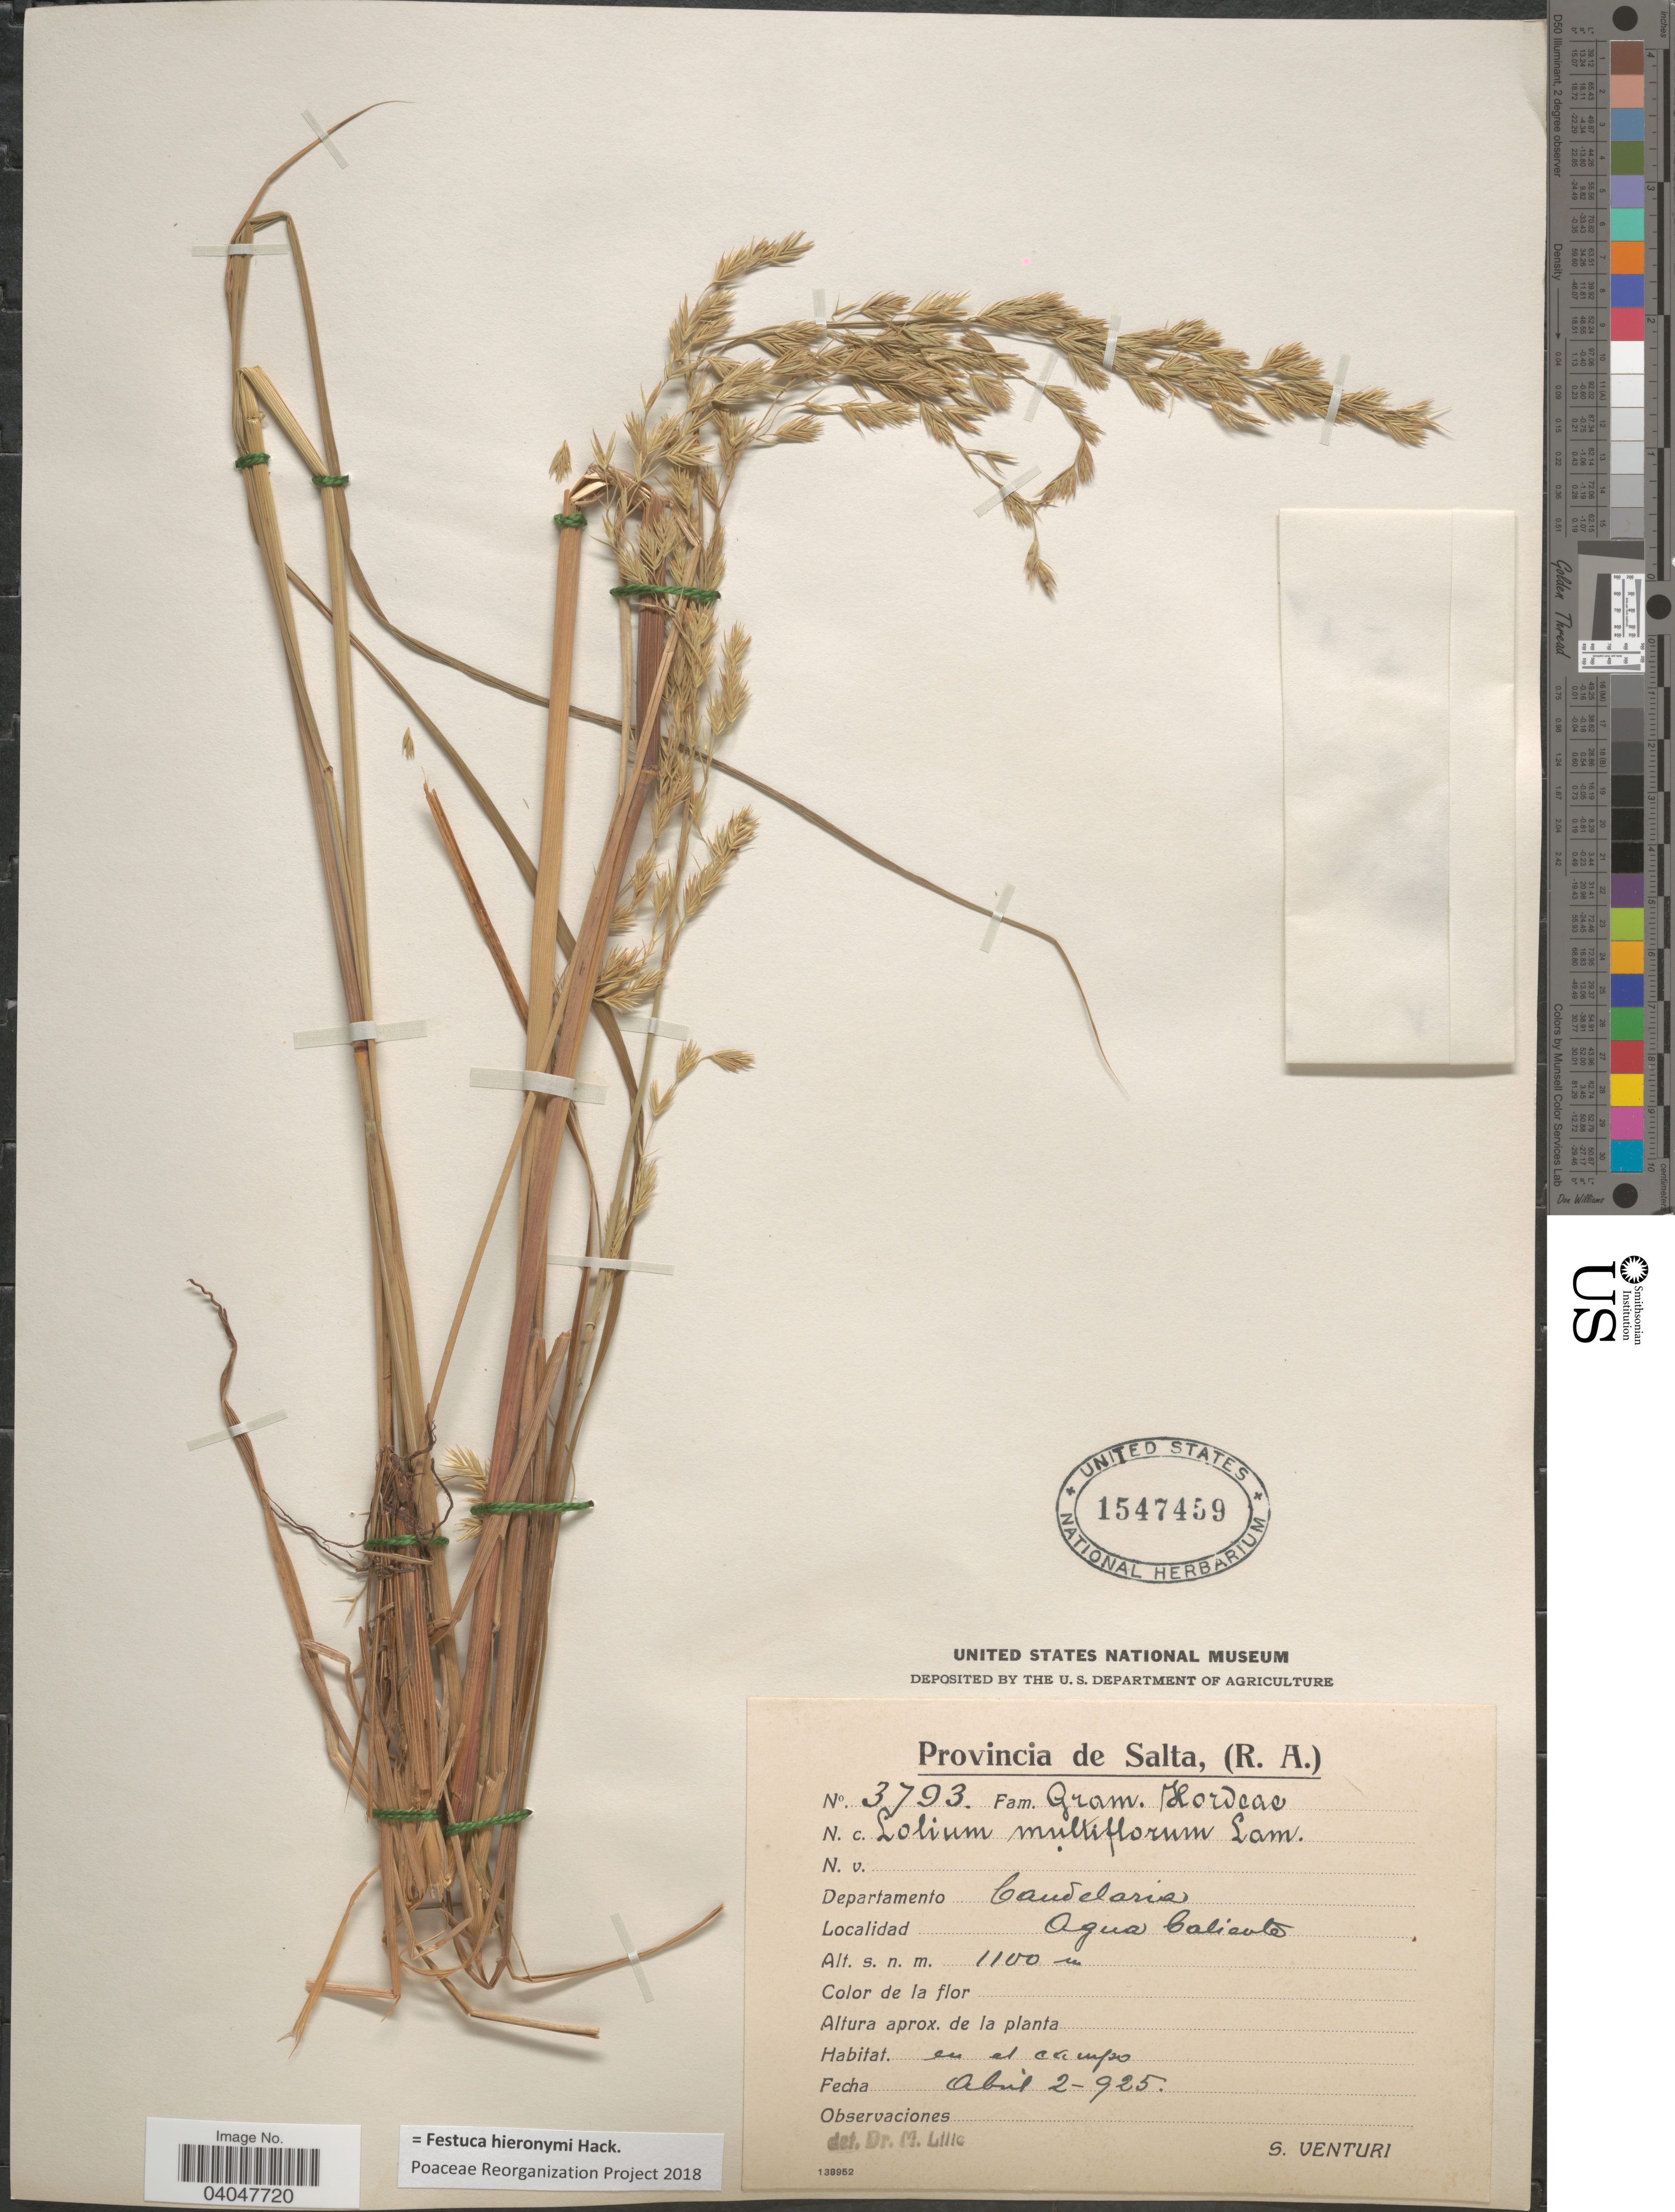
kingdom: Plantae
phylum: Tracheophyta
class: Liliopsida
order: Poales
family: Poaceae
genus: Festuca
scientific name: Festuca hieronymi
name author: Hack.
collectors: S. Venturi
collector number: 3793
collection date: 1925-04-02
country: Argentina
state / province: Salta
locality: Departamento Candelaria. Agua Caliente.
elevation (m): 1100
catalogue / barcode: US 1547459